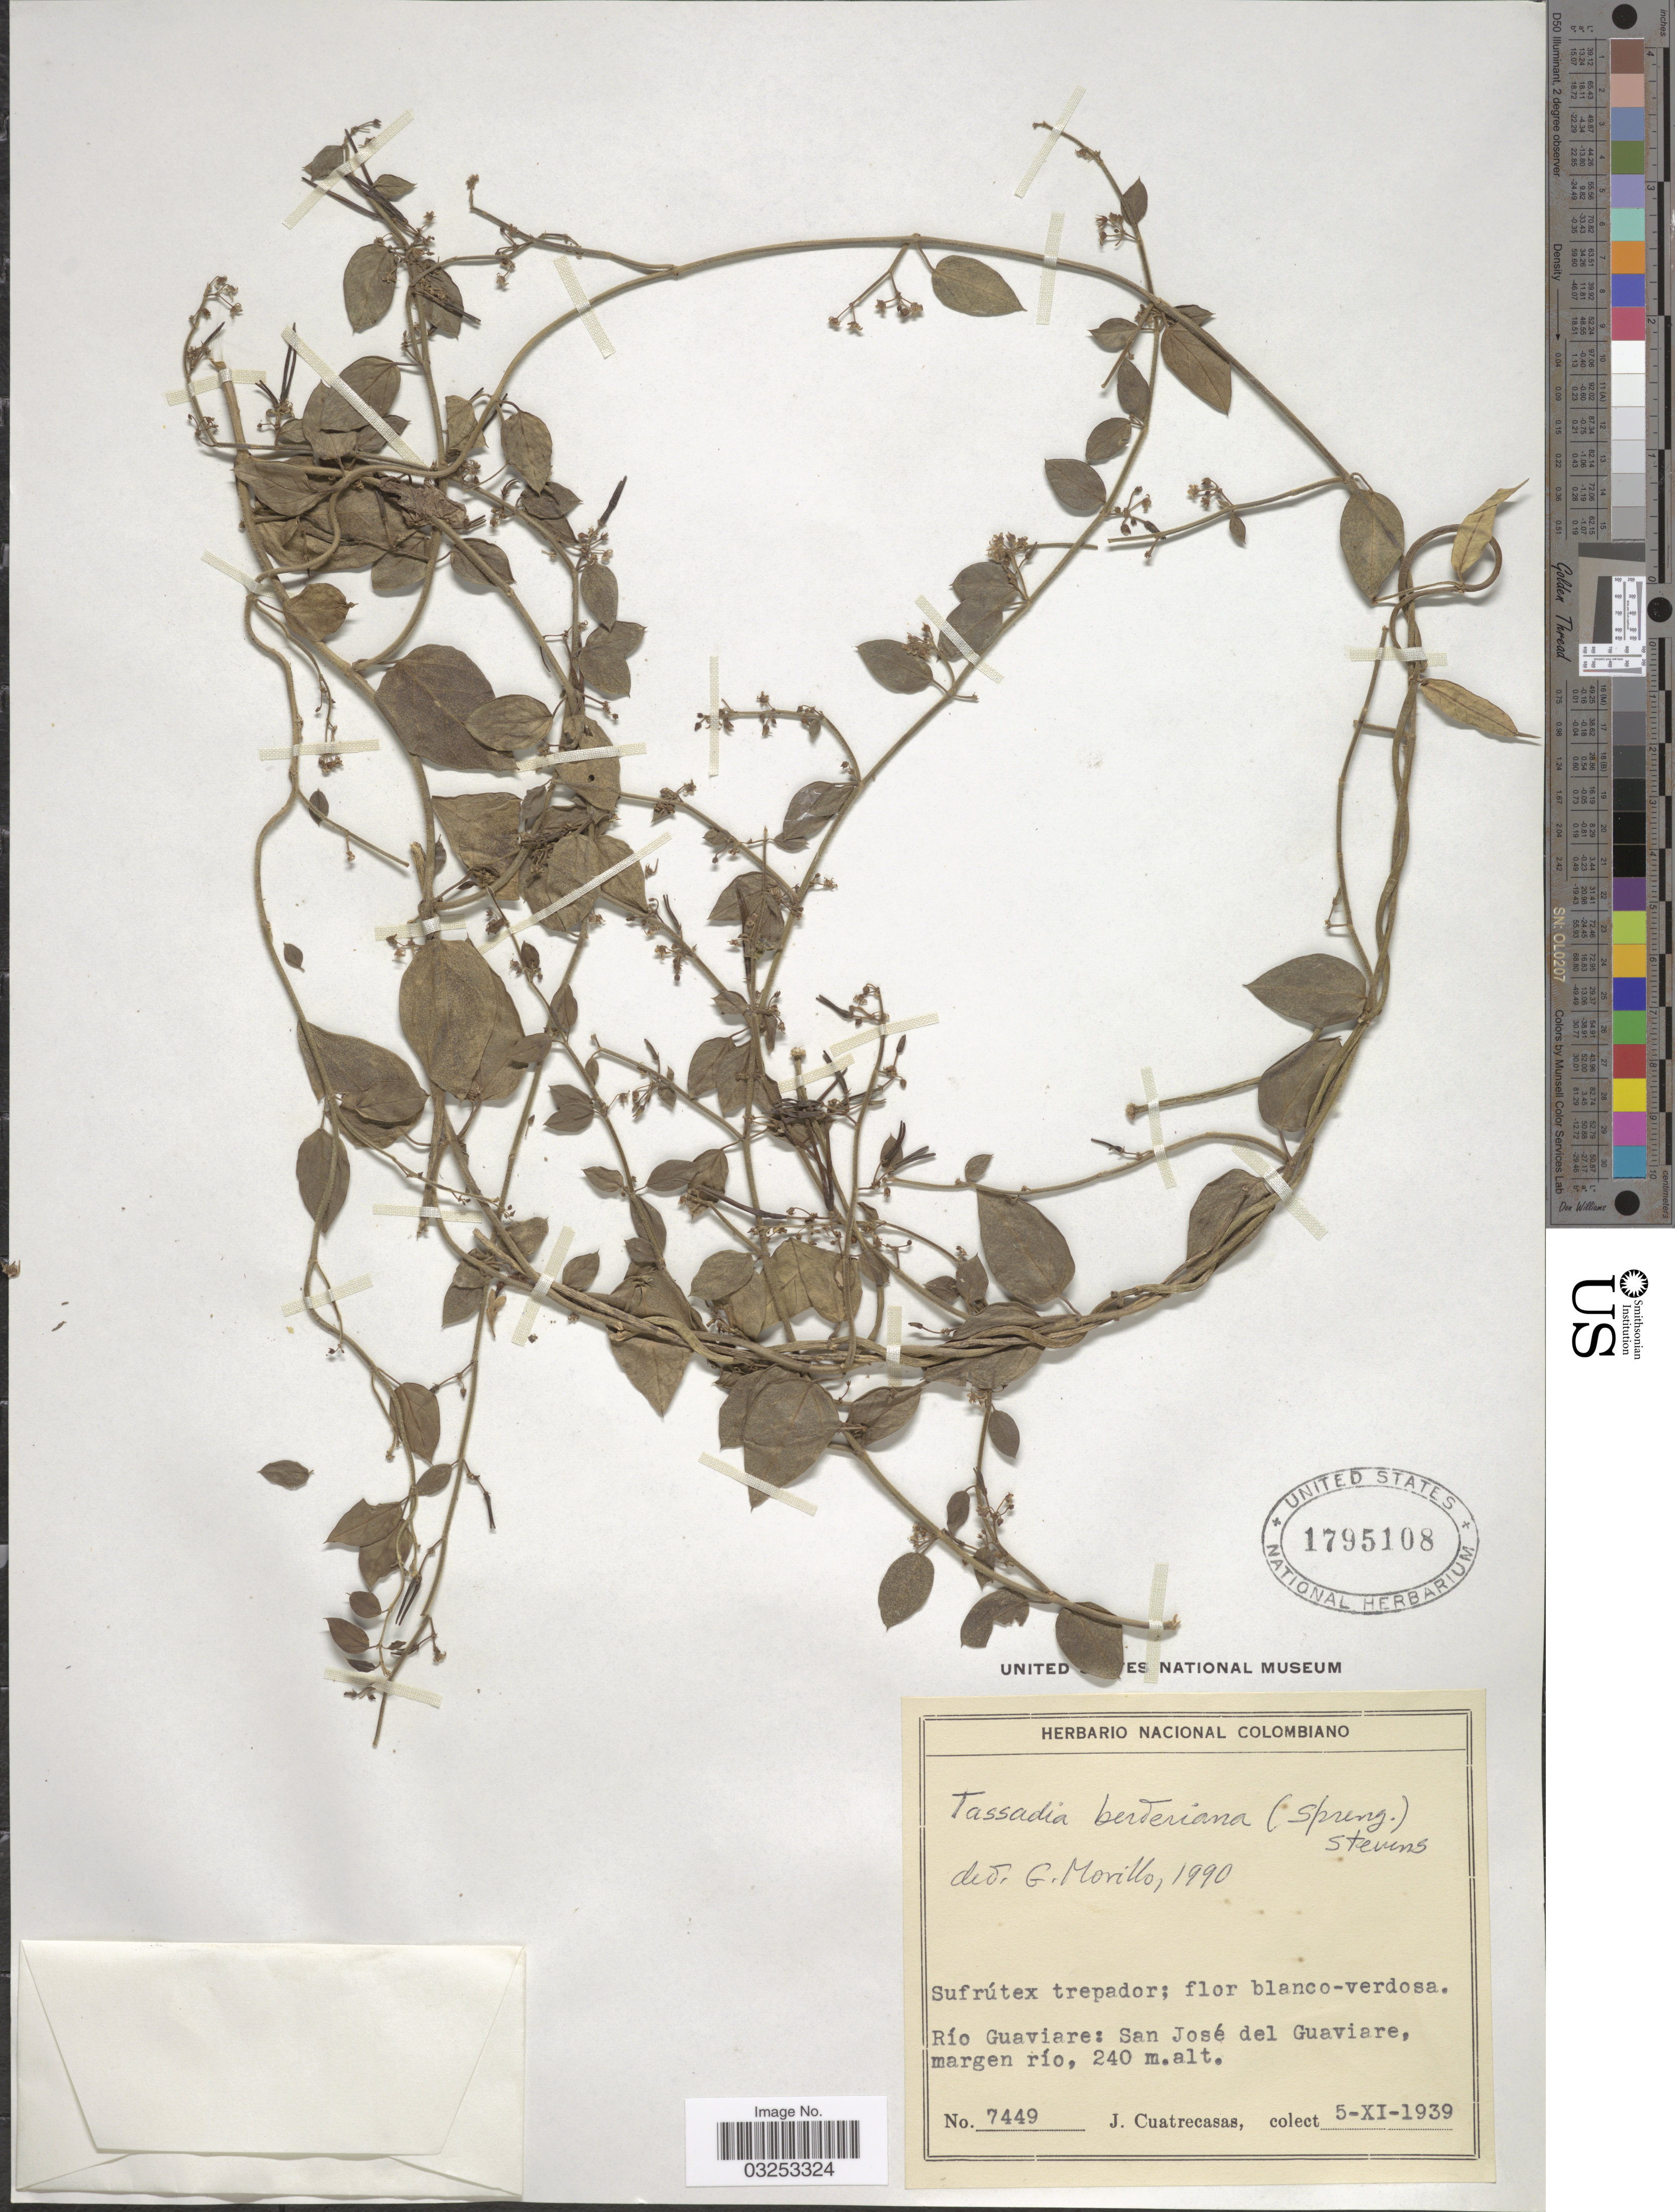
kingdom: Plantae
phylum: Tracheophyta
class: Magnoliopsida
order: Gentianales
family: Apocynaceae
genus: Tassadia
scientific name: Tassadia berteroana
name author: (Spreng.) W.D. Stevens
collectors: J. Cuatrecasas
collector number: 7449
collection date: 1939-11-05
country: Colombia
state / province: Guaviare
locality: Río Guaviare: San José del Guaviare, margen río.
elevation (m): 240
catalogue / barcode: US 1795108